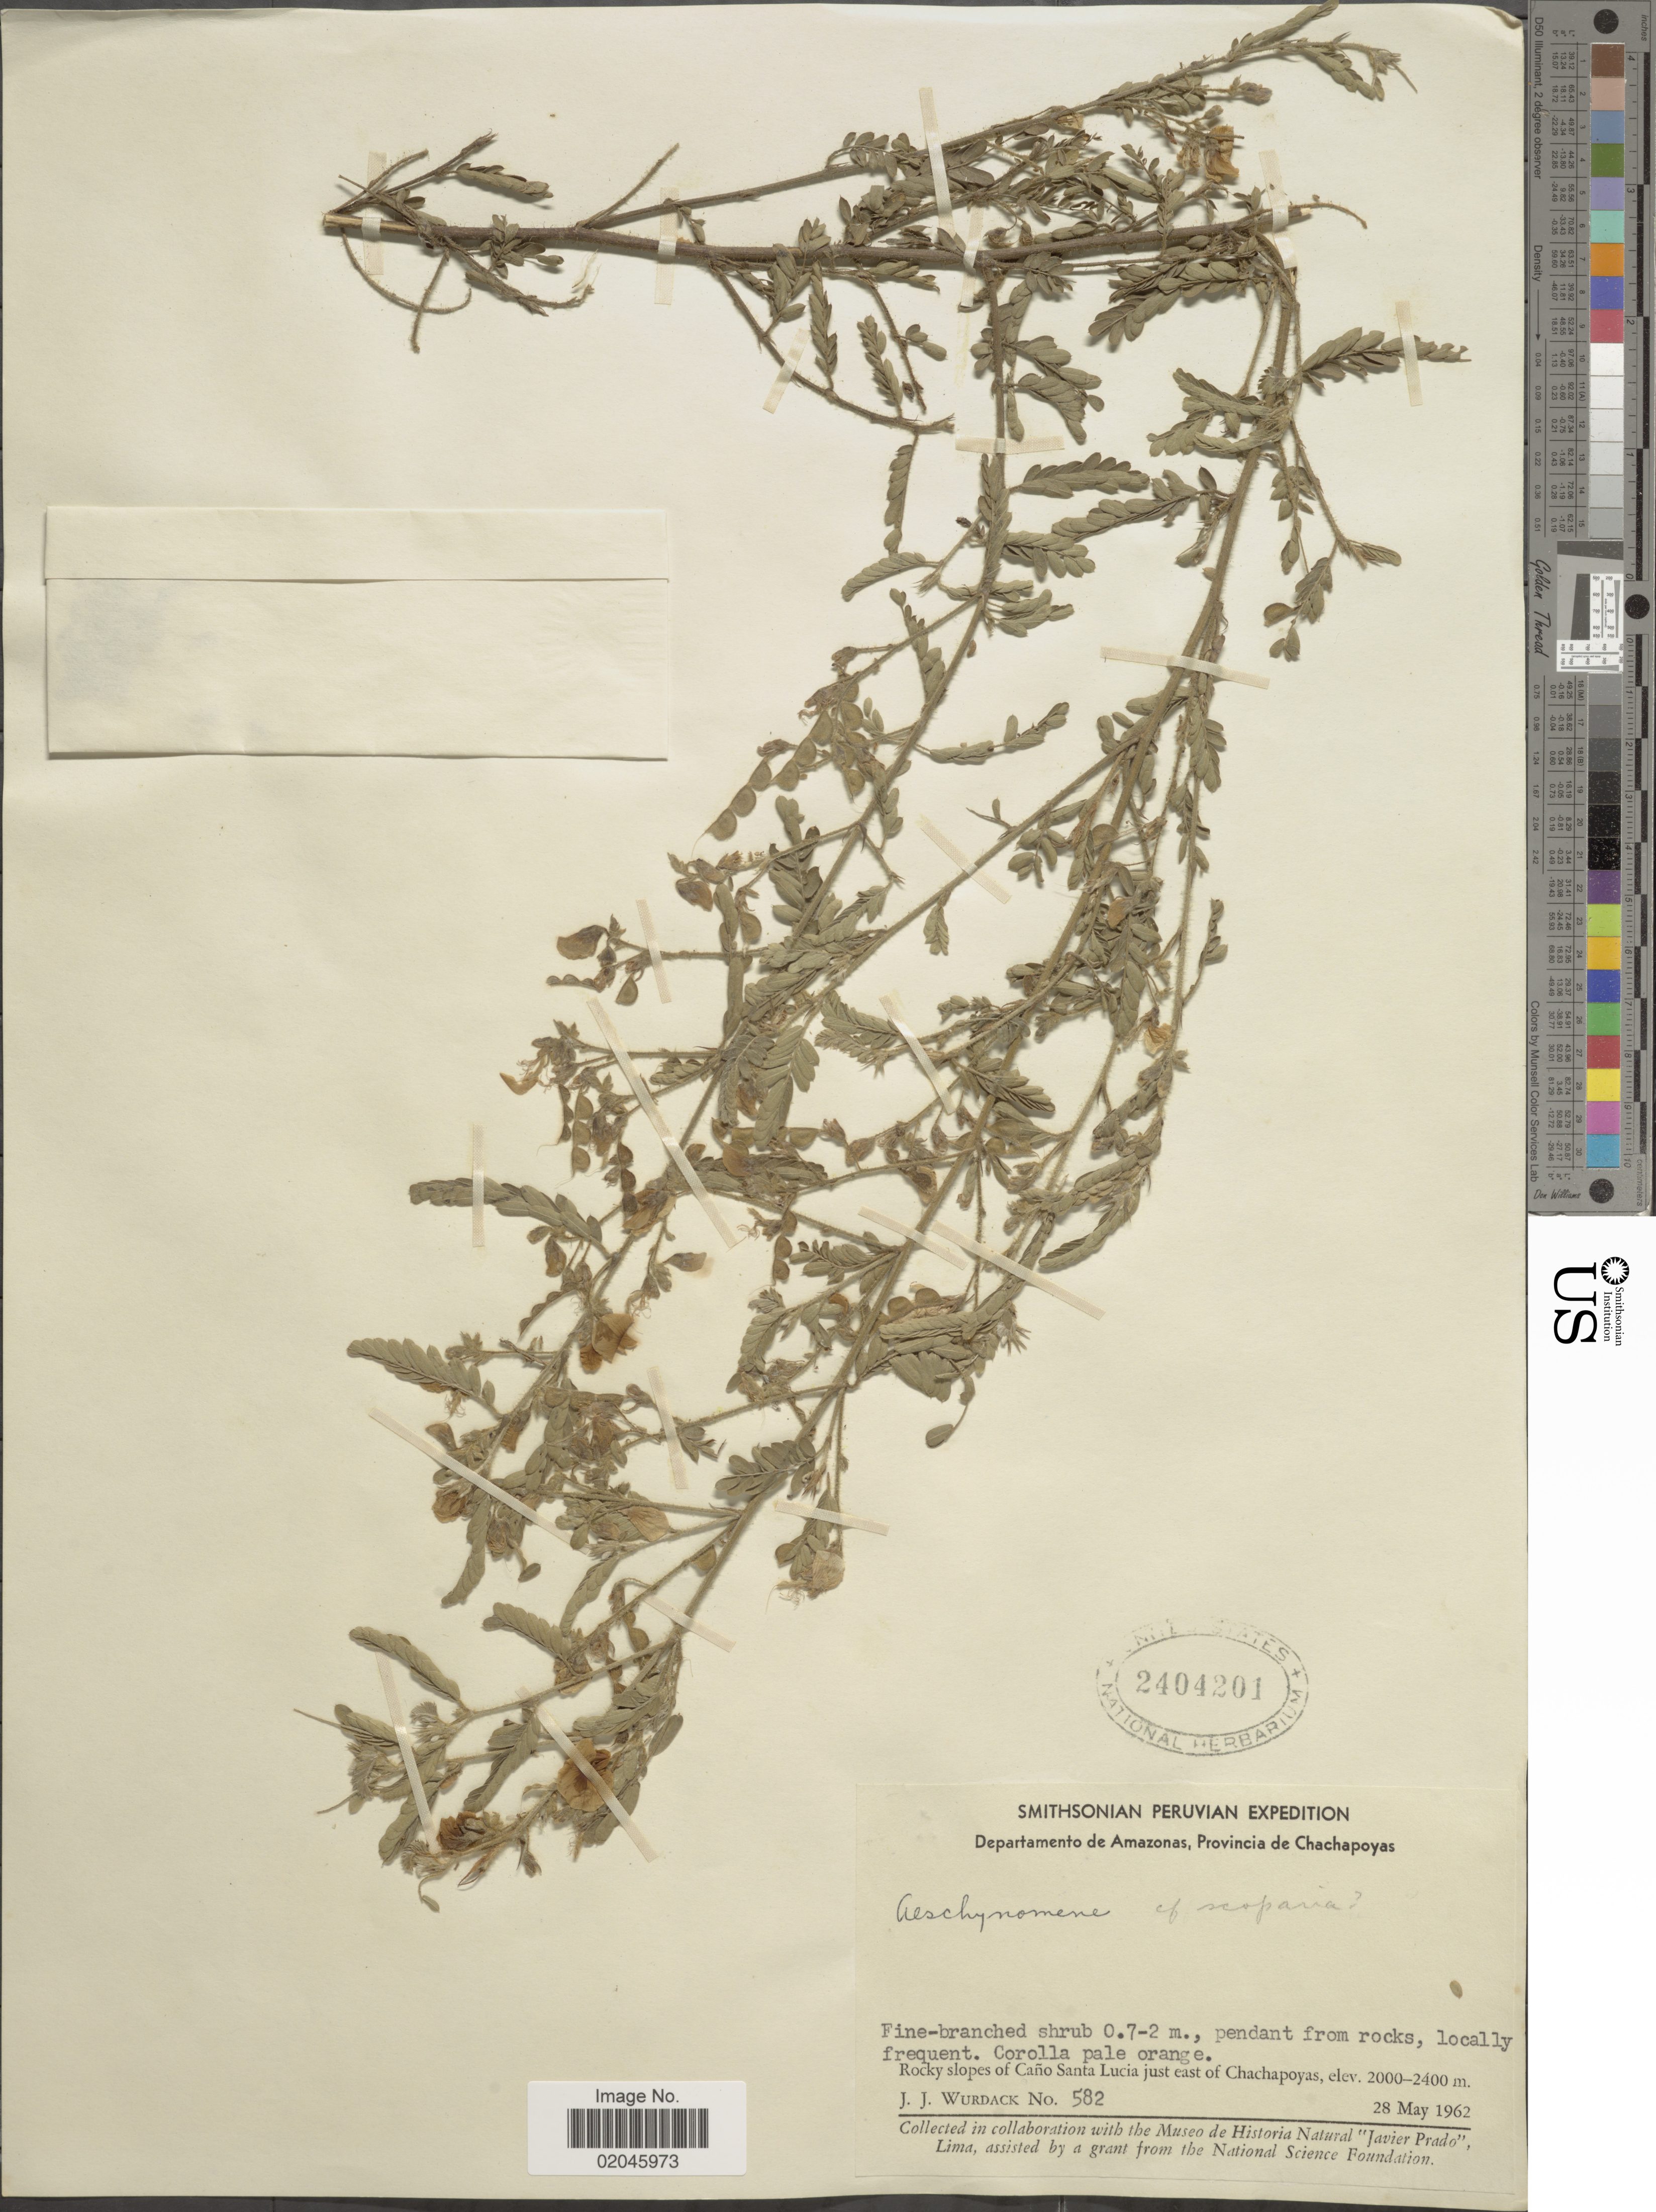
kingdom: Plantae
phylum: Tracheophyta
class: Magnoliopsida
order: Fabales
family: Fabaceae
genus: Aeschynomene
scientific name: Aeschynomene scoparia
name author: Kunth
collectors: J. J. Wurdack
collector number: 582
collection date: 1962-05-28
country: Peru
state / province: Amazonas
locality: Provincia de Chachapoyas, Rocky slopes of Cano Santa Lucia just east of Chachapoyas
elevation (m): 2000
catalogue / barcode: US 2404201